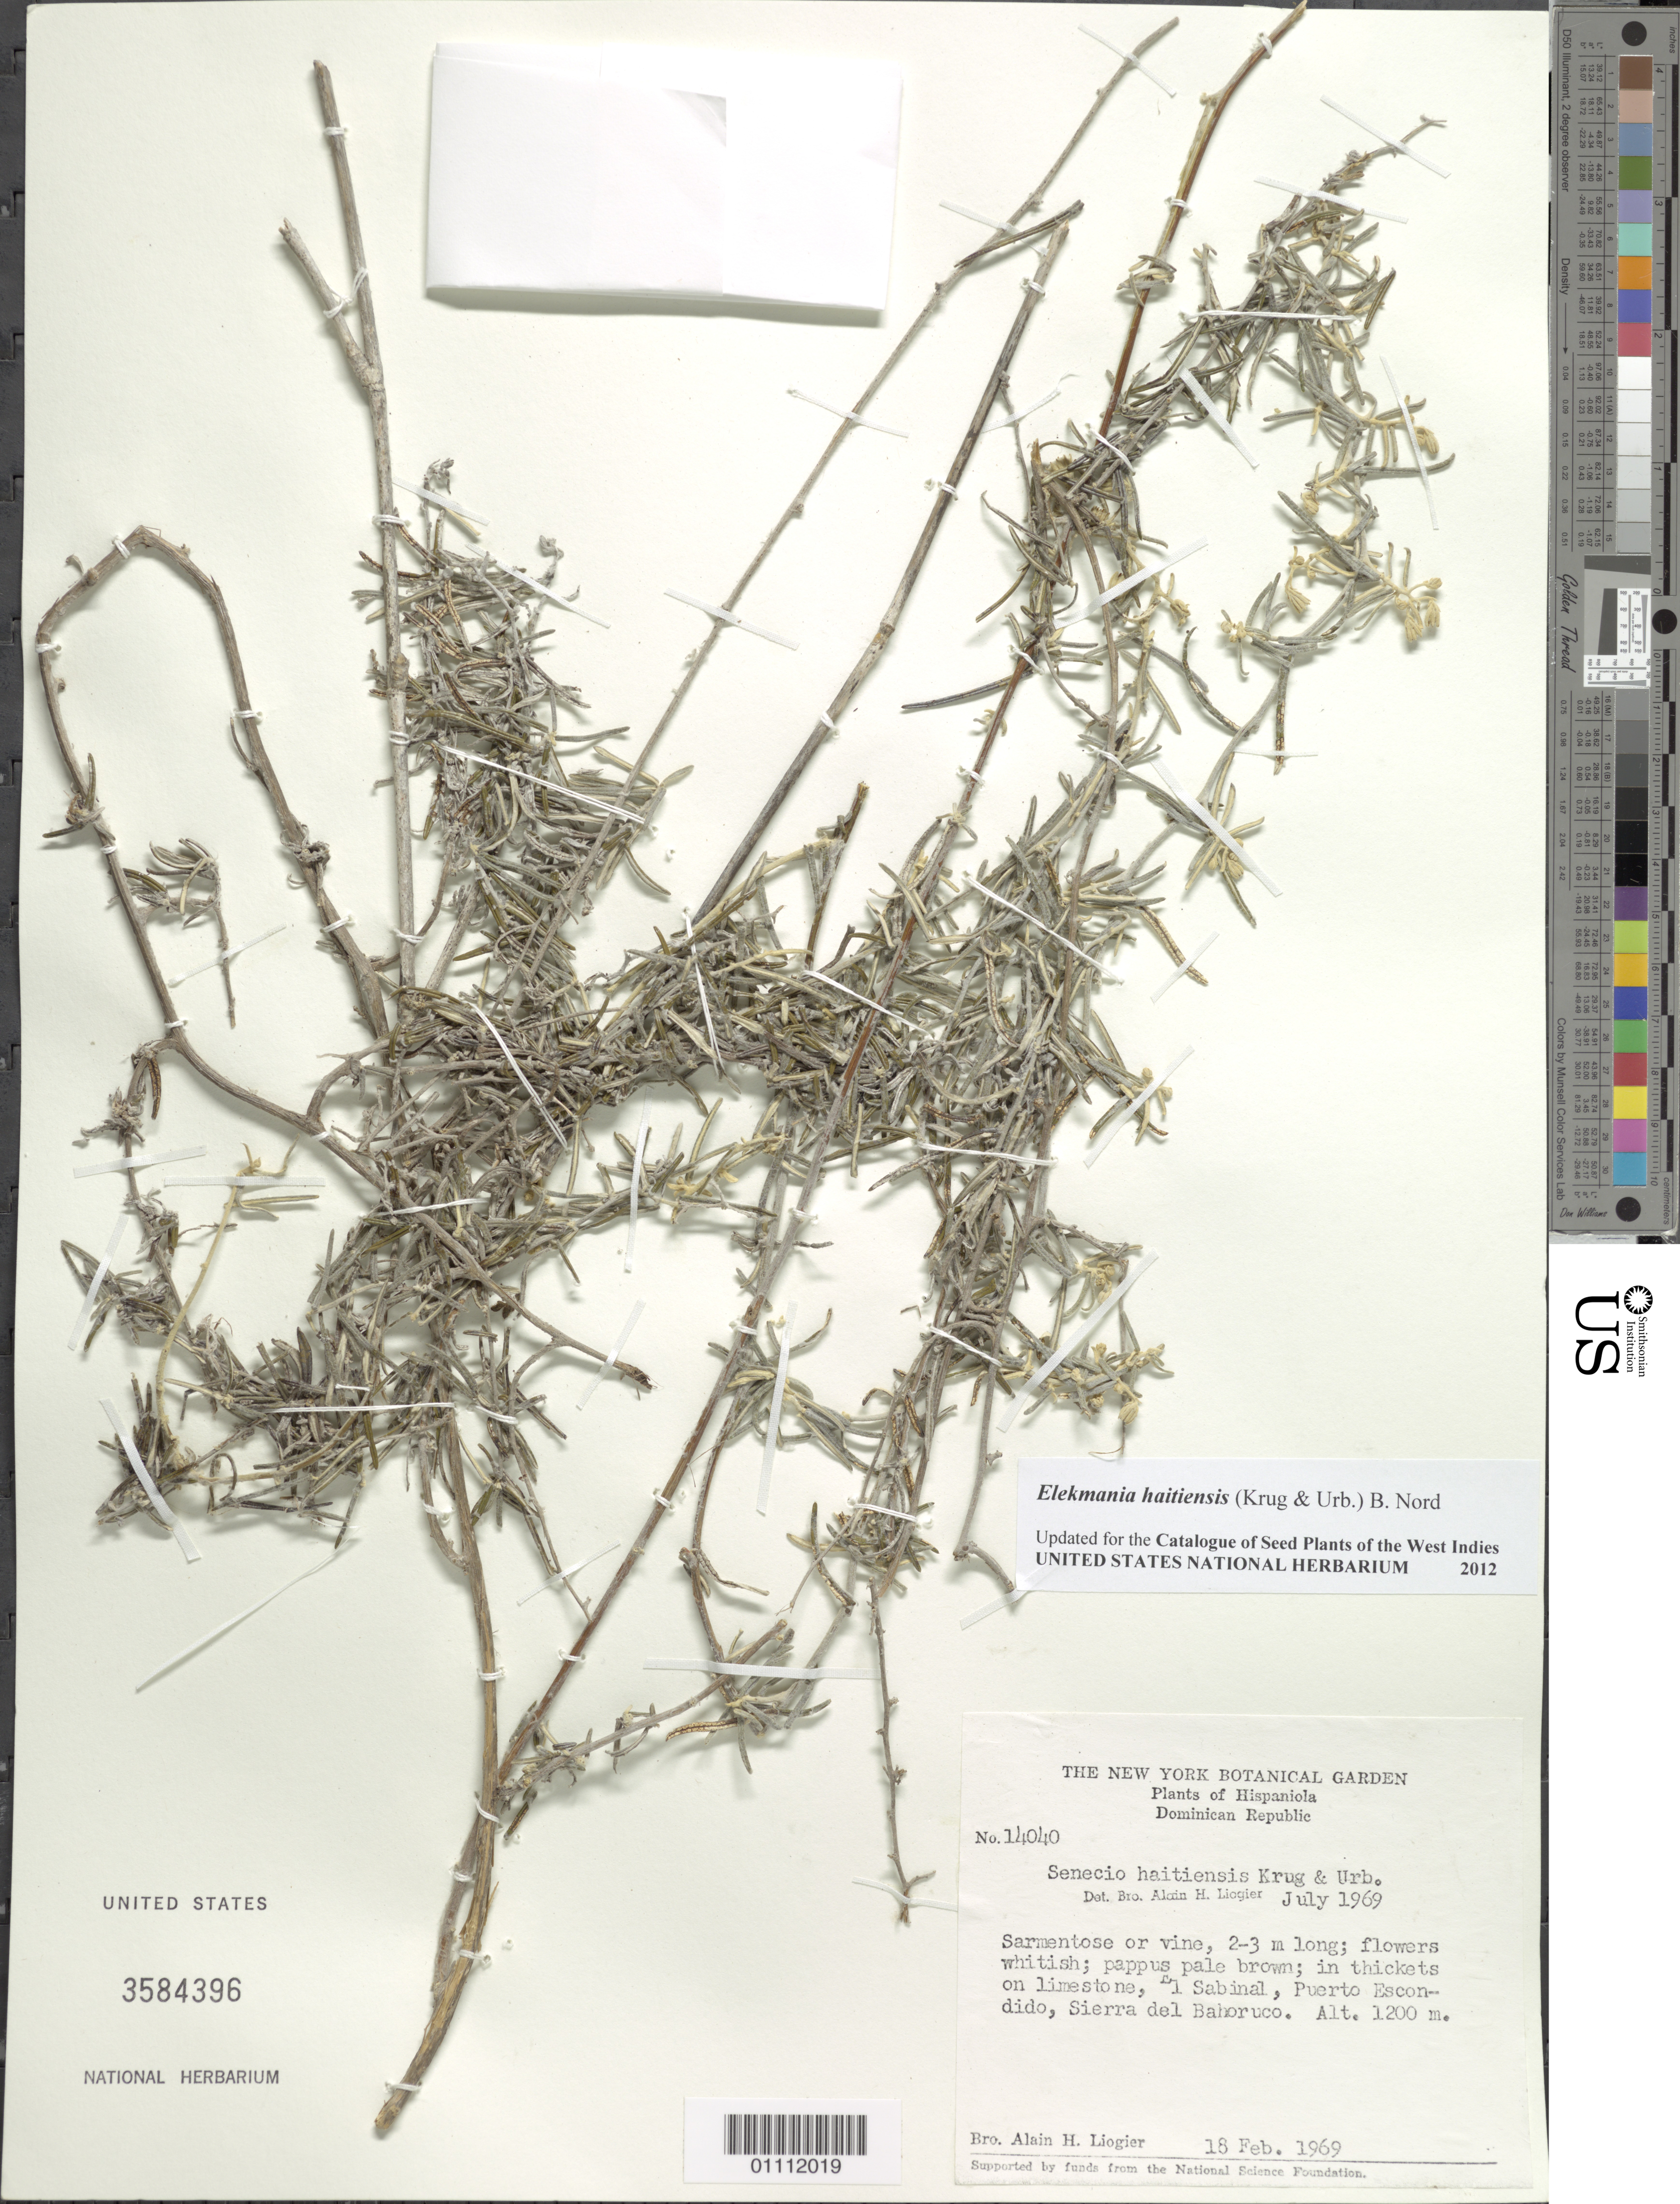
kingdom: Plantae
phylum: Tracheophyta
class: Magnoliopsida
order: Asterales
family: Asteraceae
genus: Senecio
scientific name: Senecio haitiensis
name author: Krug & Urb.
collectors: A. H. Liogier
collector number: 14040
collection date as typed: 18 Feb 1969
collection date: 1969-02-18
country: Dominican Republic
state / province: Pedernales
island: Hispaniola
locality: Sierra del Bahoruco, El Sabinal, Puerto Escondido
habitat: In thickets on limestone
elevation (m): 1200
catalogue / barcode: US 3584396